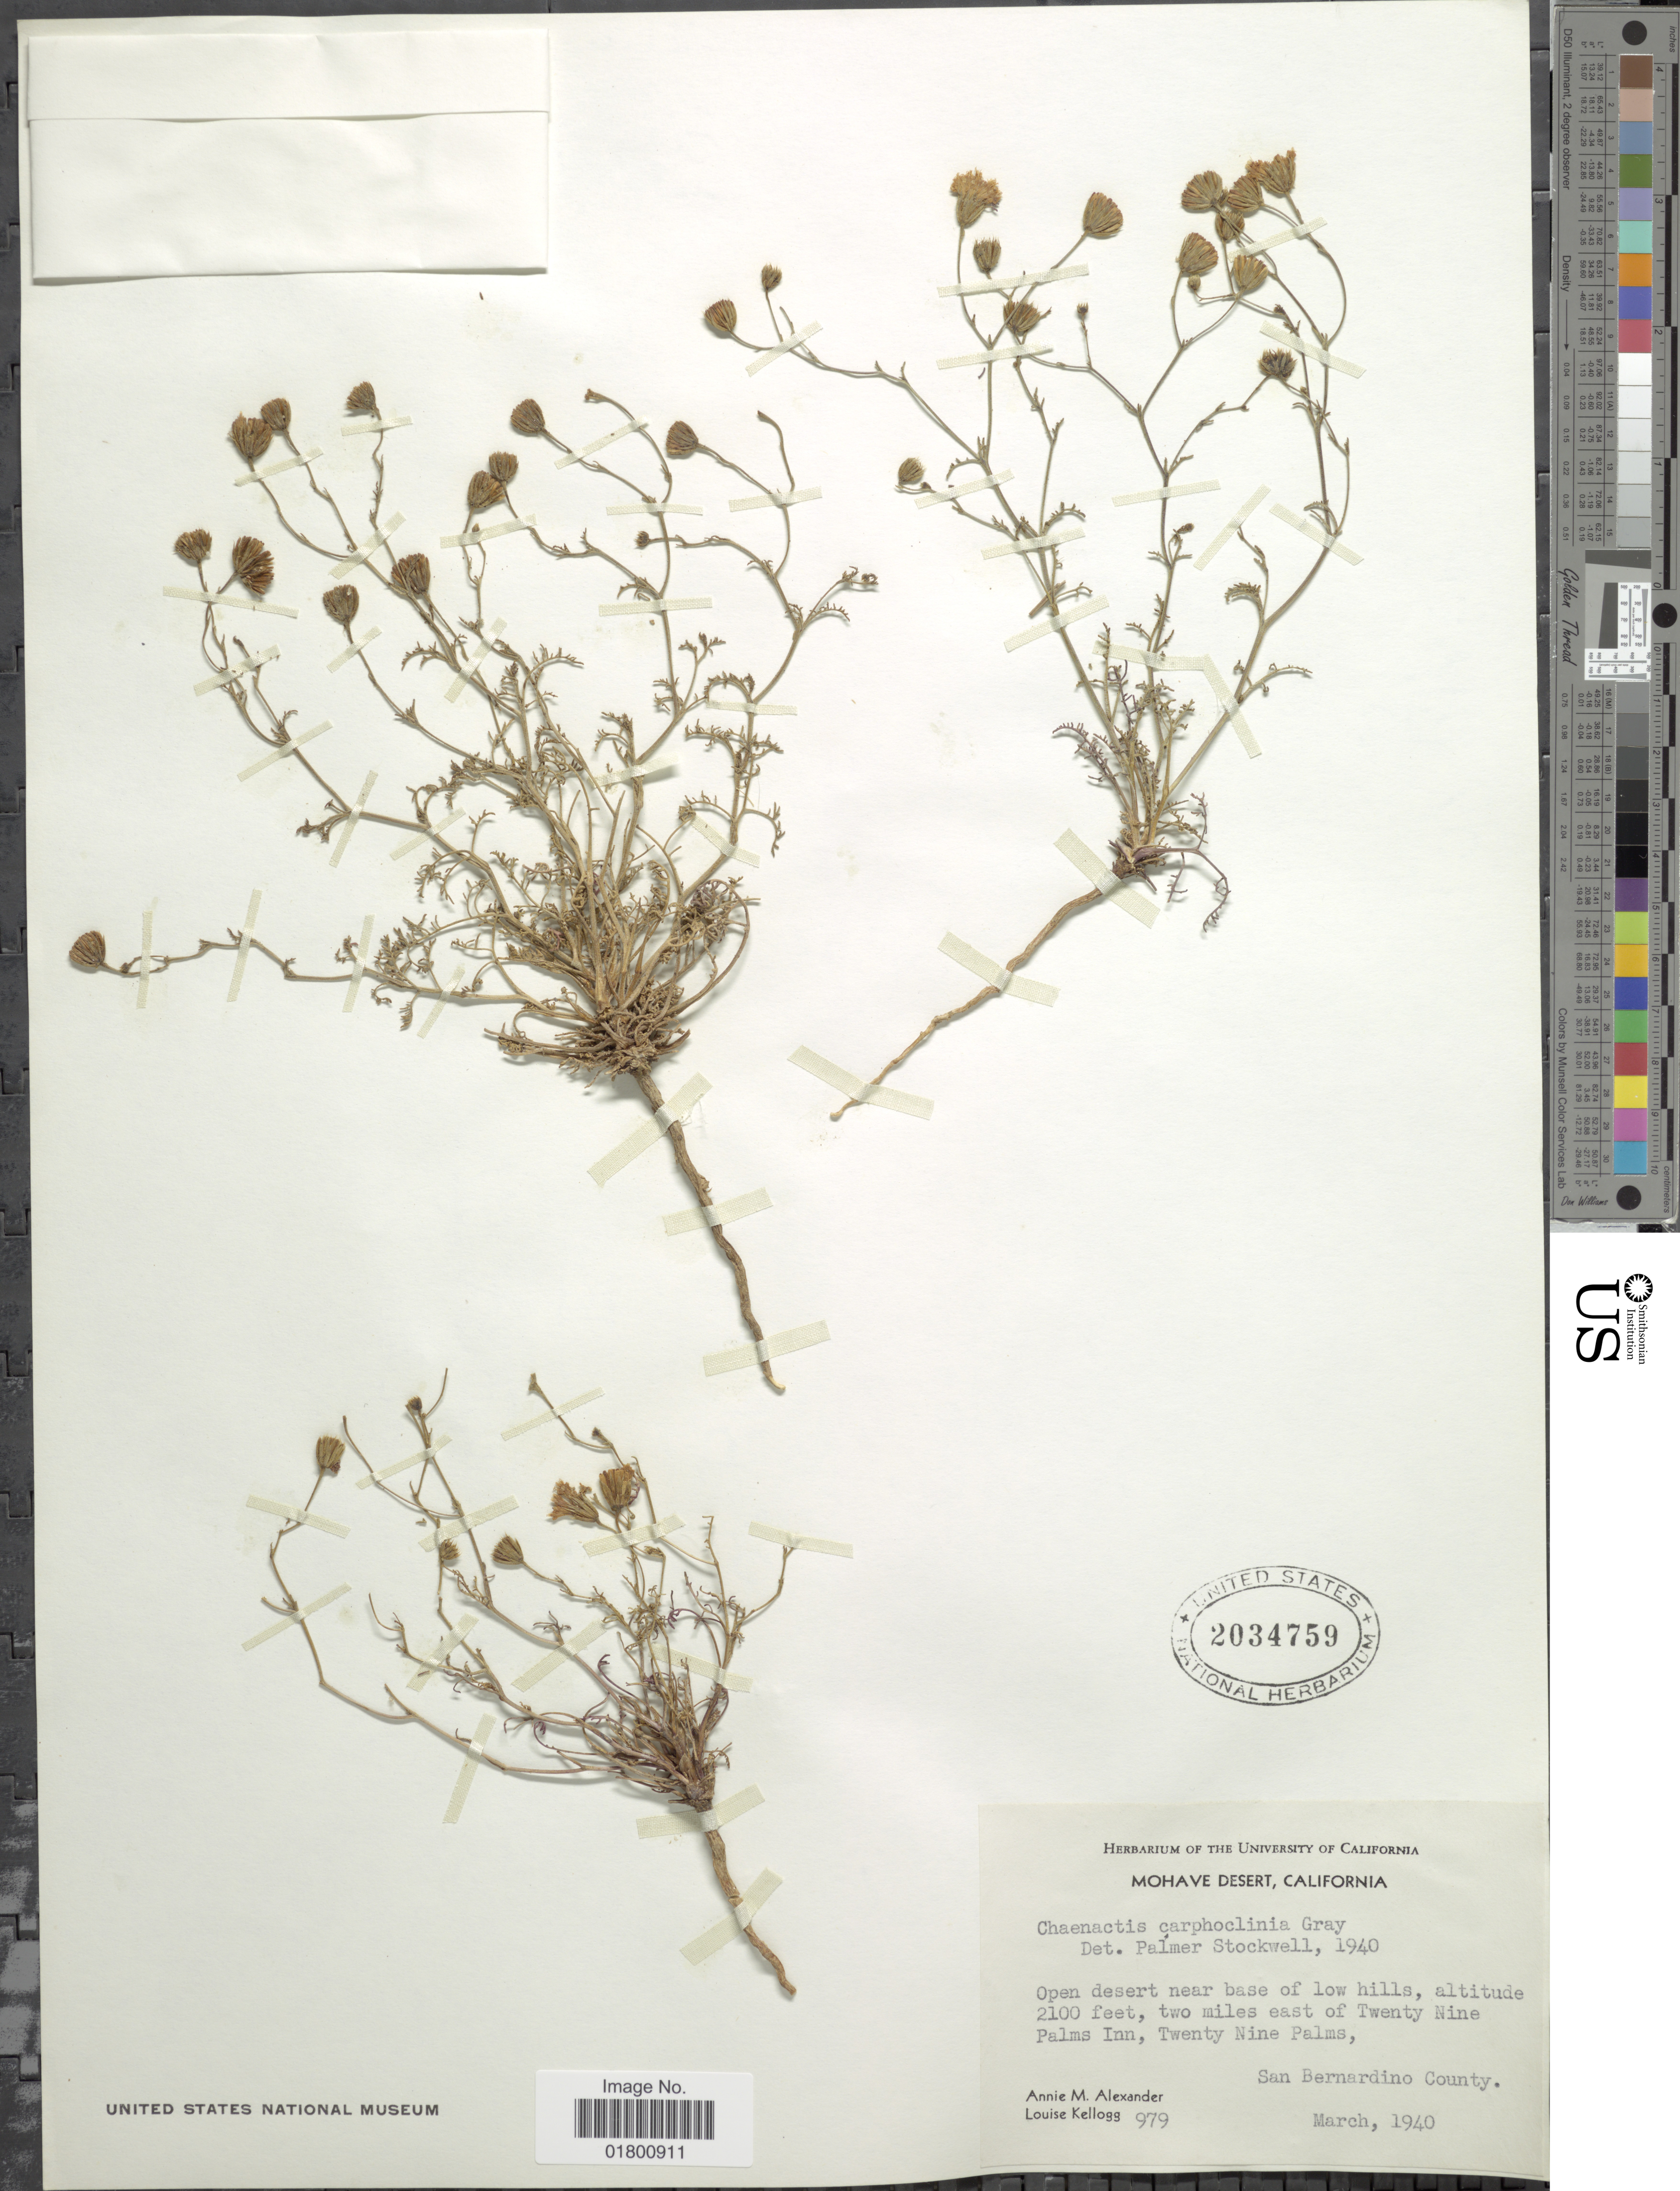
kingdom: Plantae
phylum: Tracheophyta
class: Magnoliopsida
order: Asterales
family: Asteraceae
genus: Chaenactis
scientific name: Chaenactis carphoclinia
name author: A. Gray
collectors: A. M. Alexander & L. Kellogg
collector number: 979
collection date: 1940-03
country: United States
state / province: California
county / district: San Bernardino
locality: Mohave Desert, open desert near base of low hills, two miles east of Twenty Nine Palms Inn, Twenty Nine Palms, San Bernardino County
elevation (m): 640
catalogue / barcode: US 2034759